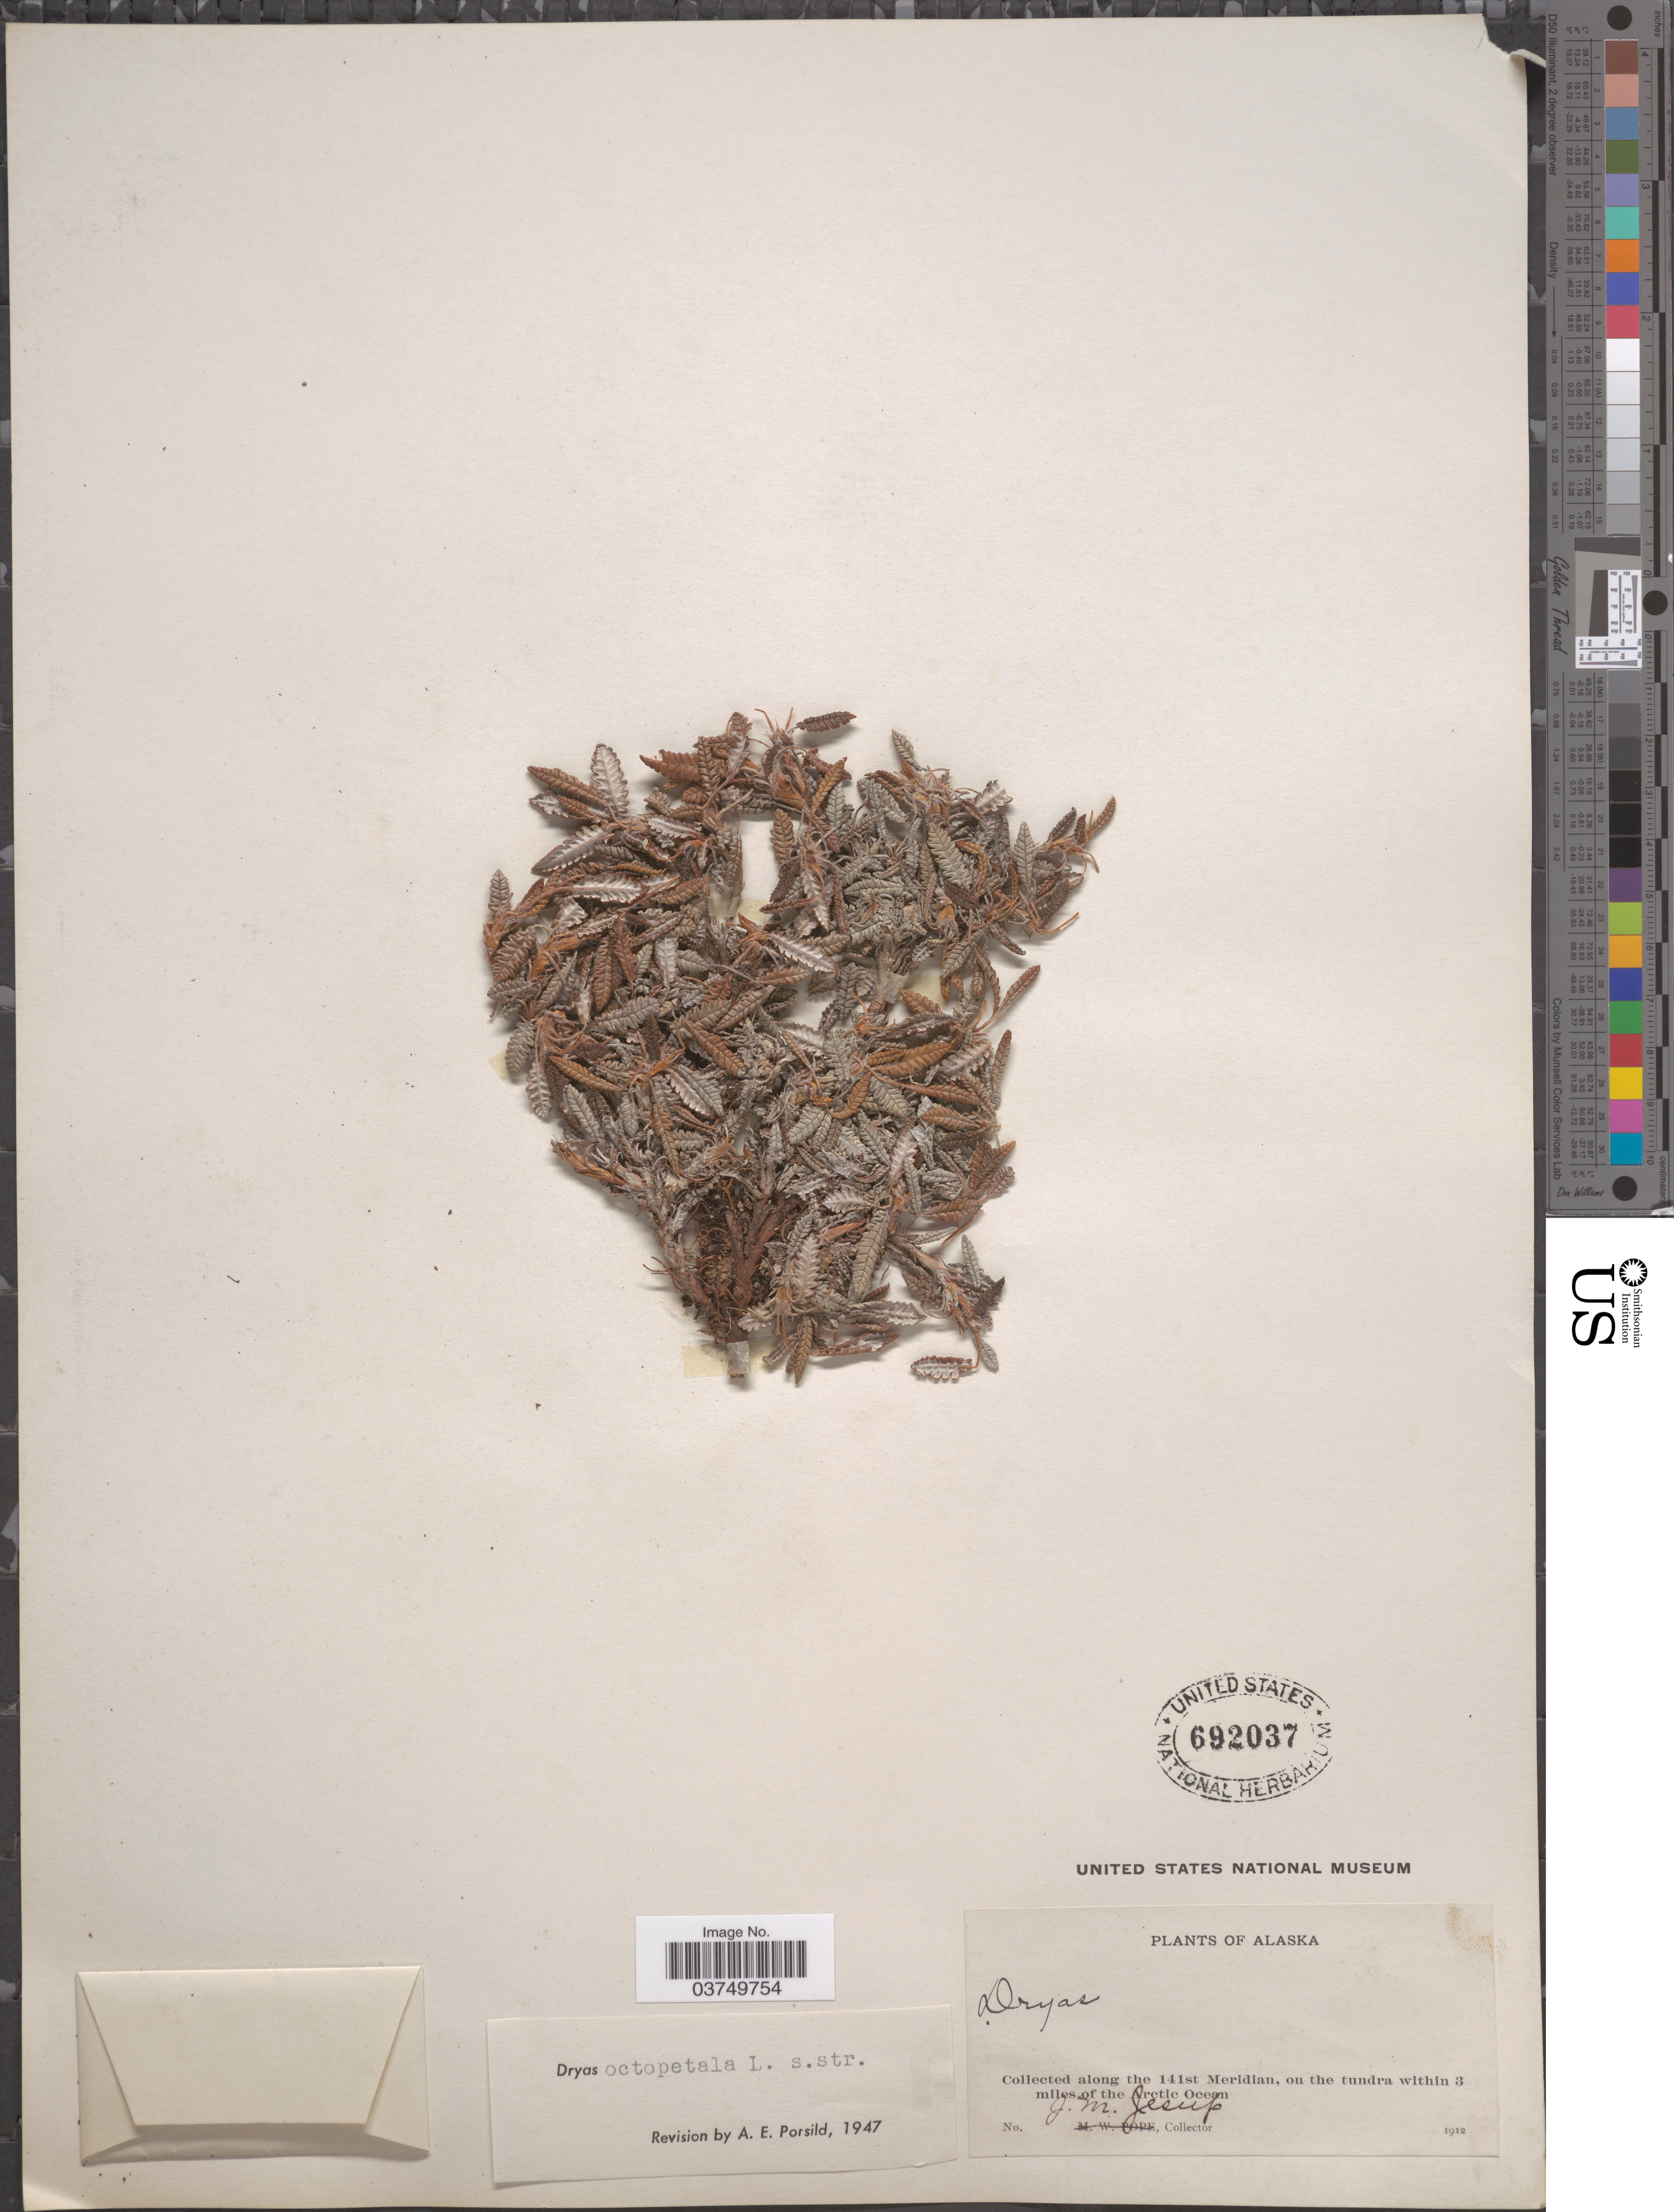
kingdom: Plantae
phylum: Tracheophyta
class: Magnoliopsida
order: Rosales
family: Rosaceae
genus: Dryas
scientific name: Dryas octopetala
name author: L.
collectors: J. Jesup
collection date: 1912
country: United States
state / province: Alaska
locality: Along the 141st Meridian, on the tundra within 3 miles of the Arctic Ocean.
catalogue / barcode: US 692037